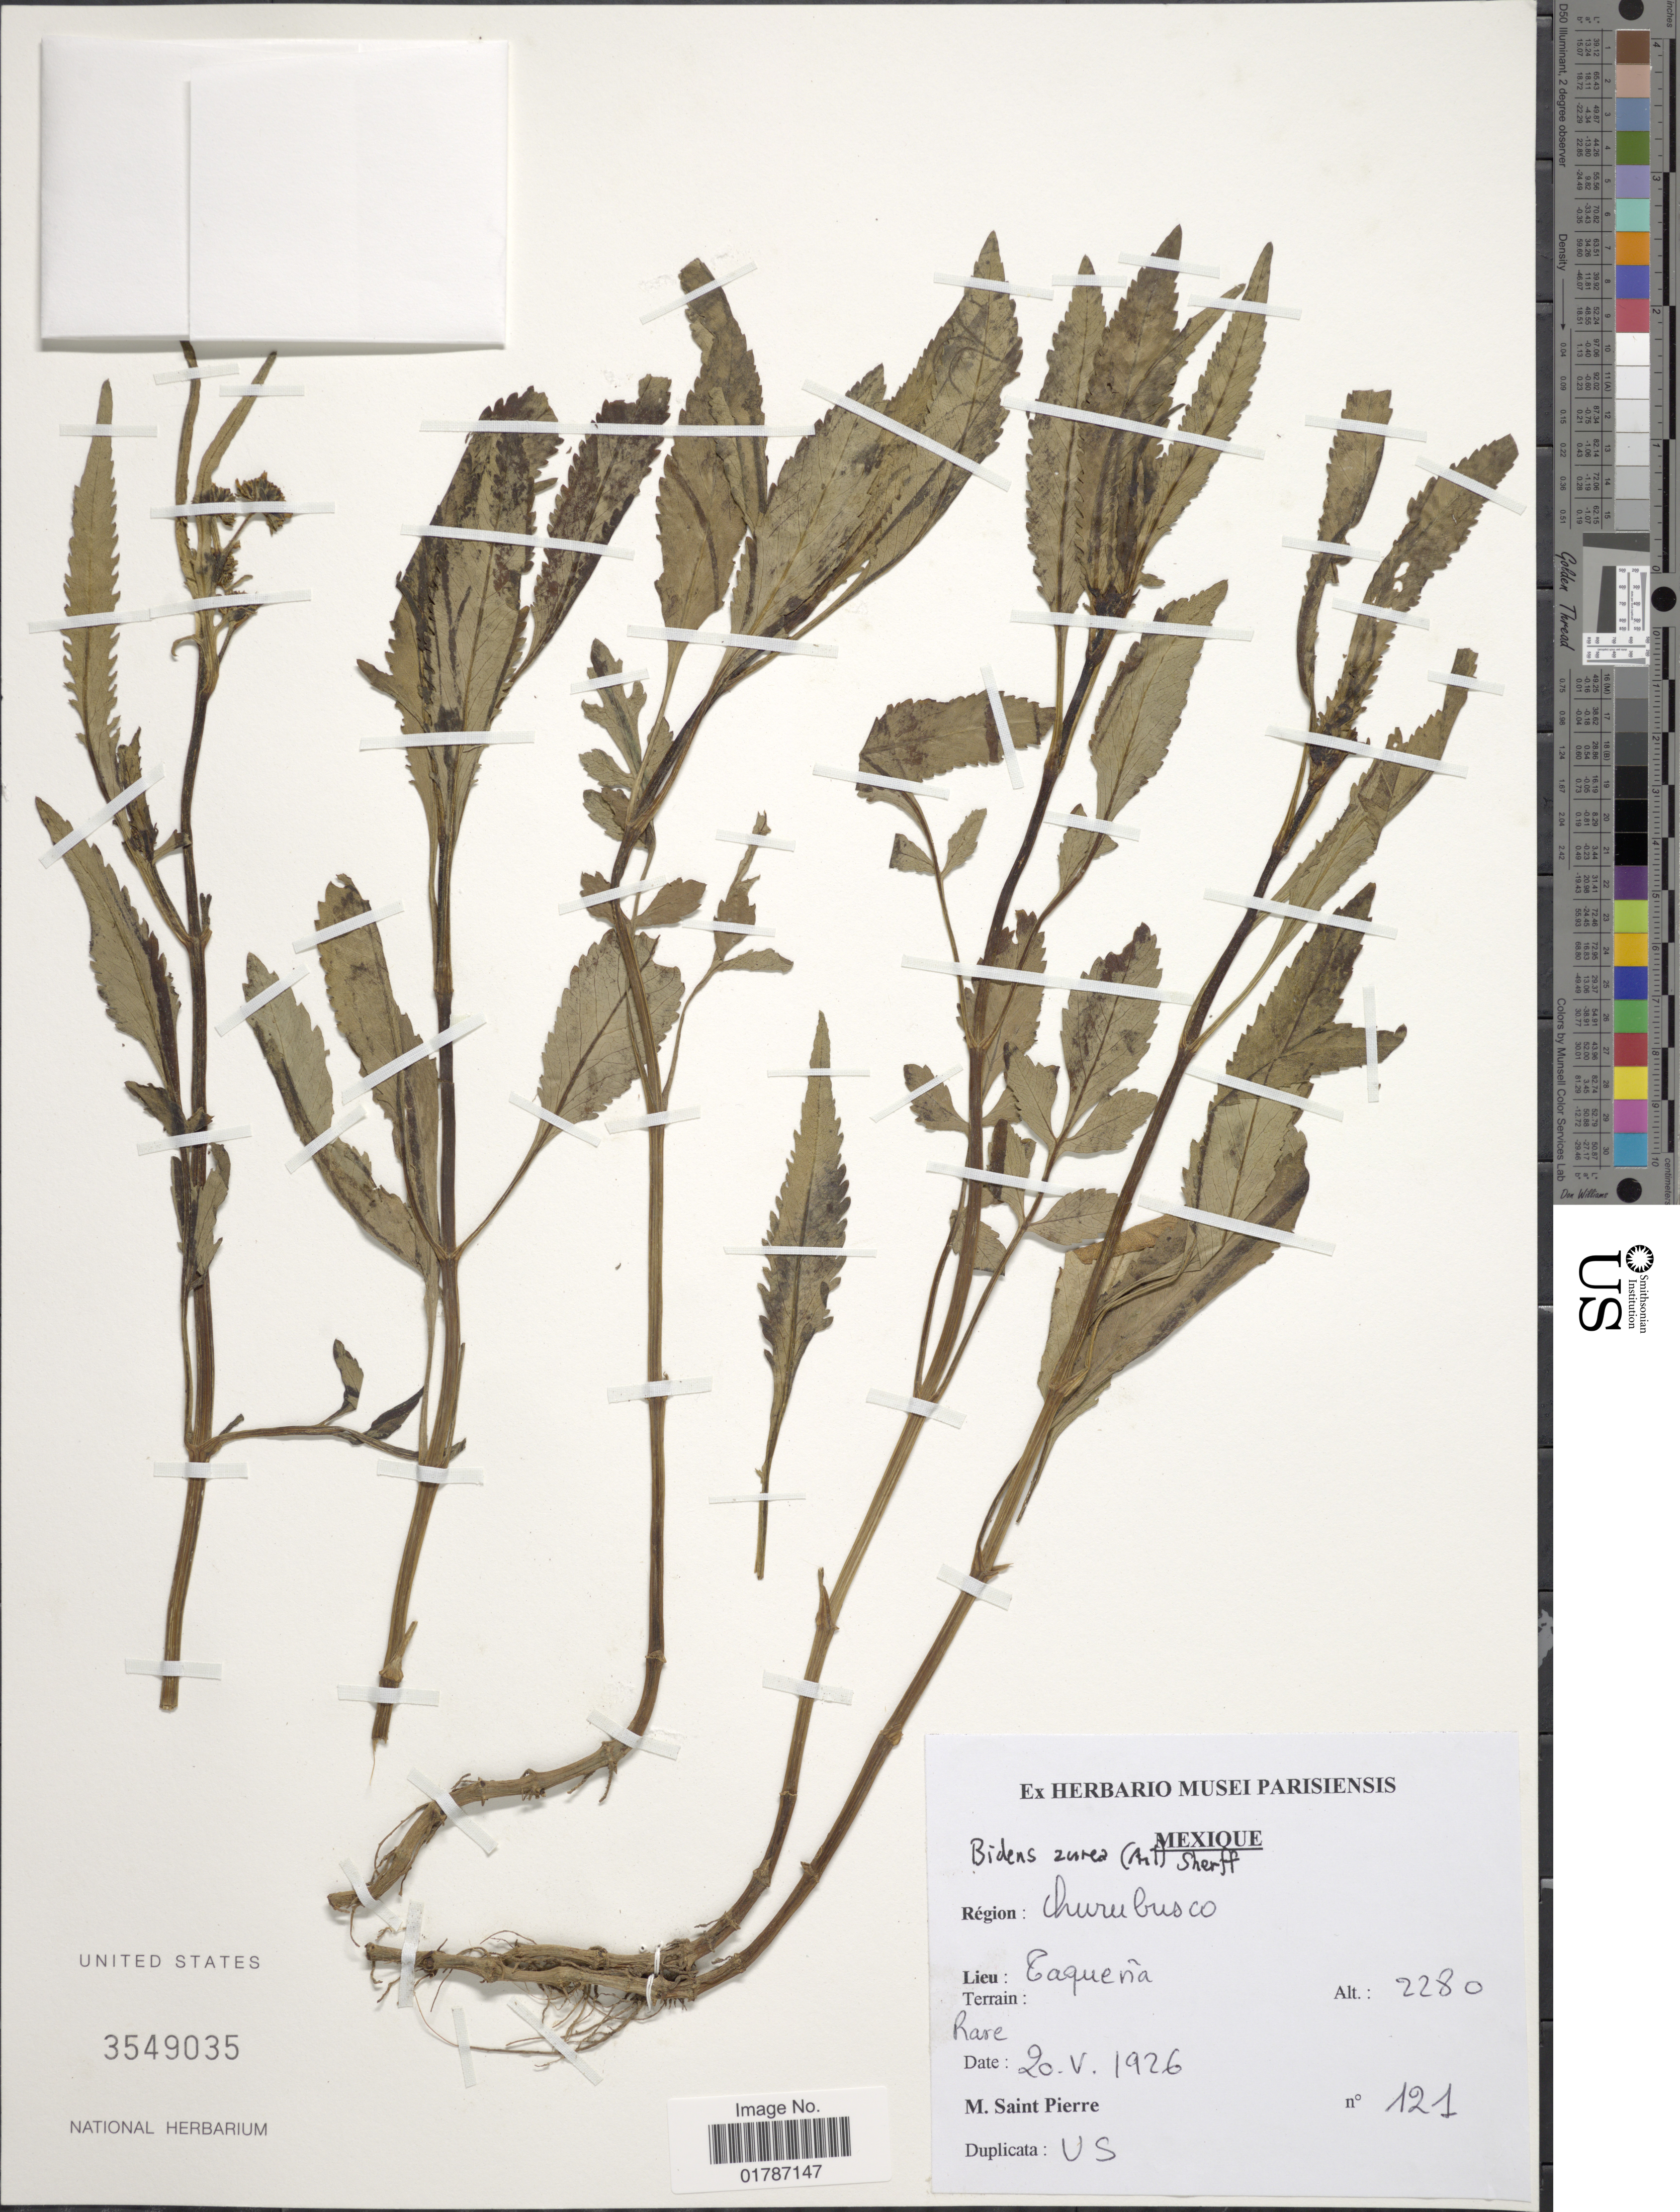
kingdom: Plantae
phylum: Tracheophyta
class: Magnoliopsida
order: Asterales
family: Asteraceae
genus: Bidens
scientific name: Bidens aurea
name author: (Aiton) Sherff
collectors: M. Saint-Pierre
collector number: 121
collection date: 1926-05-20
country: Mexico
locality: Region: Churubusco, Lieu: Caquena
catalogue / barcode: US 3549035